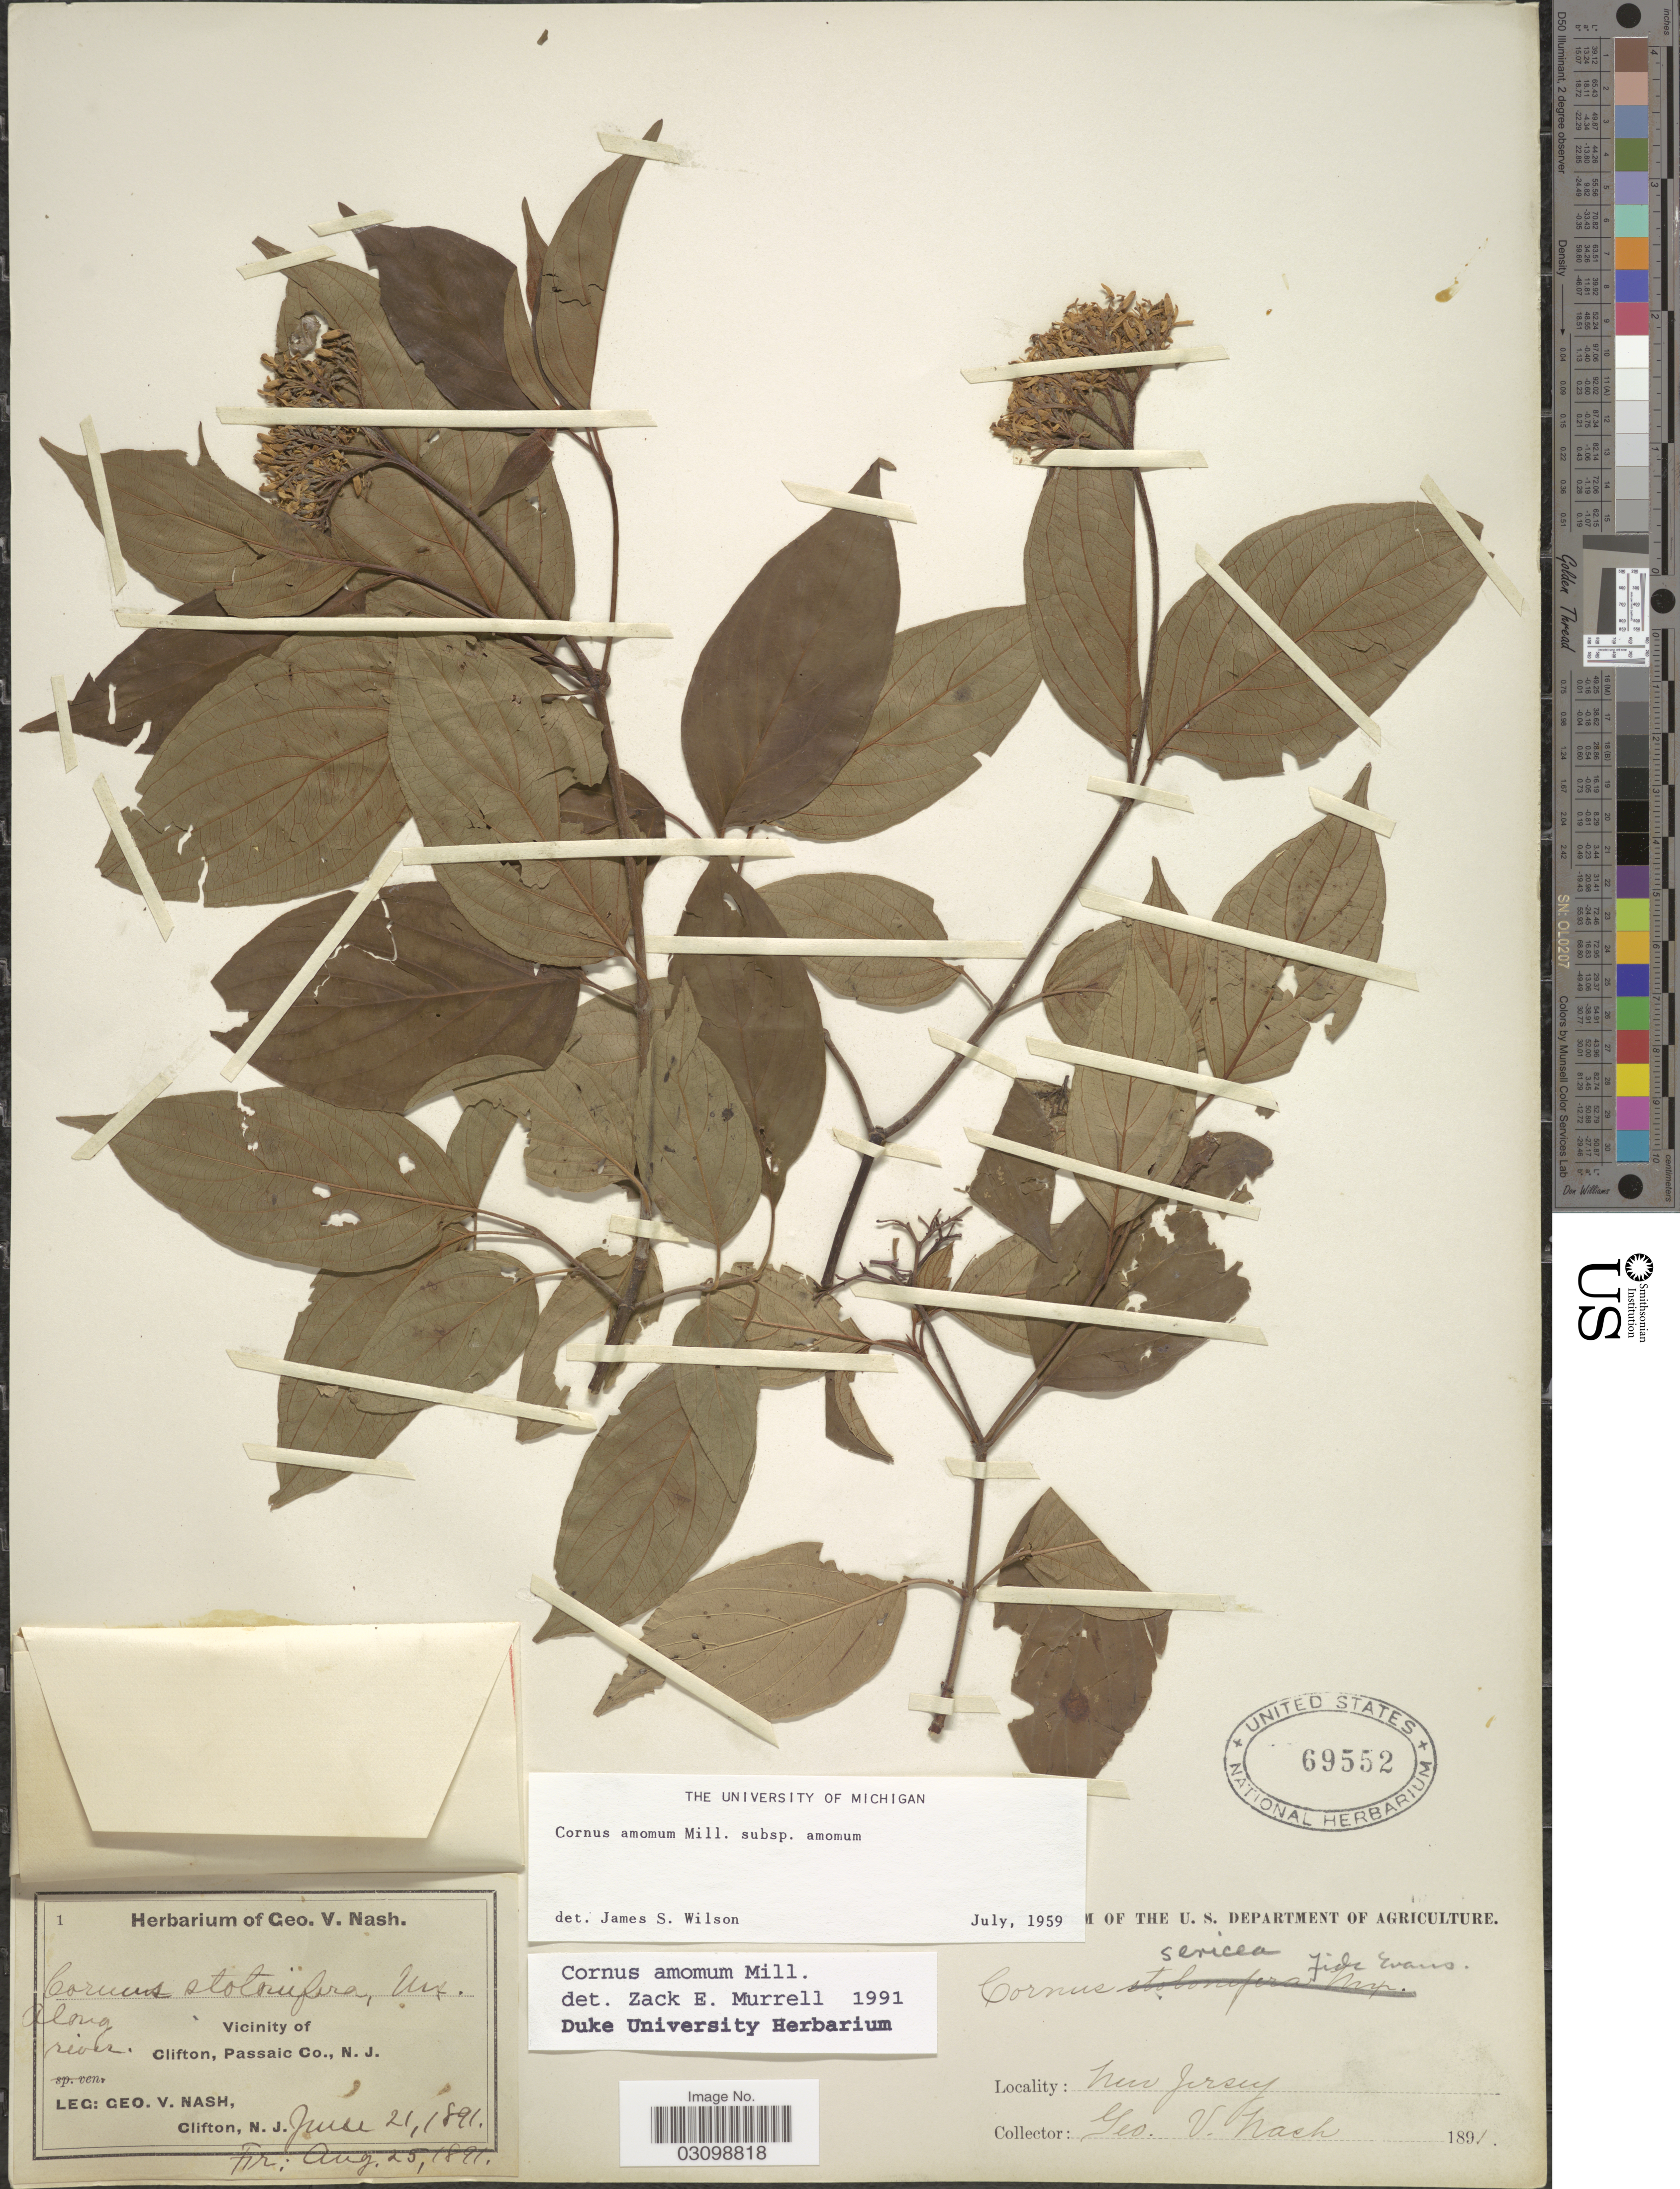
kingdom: Plantae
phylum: Tracheophyta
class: Magnoliopsida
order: Cornales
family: Cornaceae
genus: Cornus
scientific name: Cornus amomum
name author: Mill.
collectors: G. V. Nash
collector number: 1?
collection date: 1891-06-21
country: United States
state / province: New Jersey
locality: Along river. Vicinity of Clifton, Passaic Co., N.J.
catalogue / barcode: US 69552